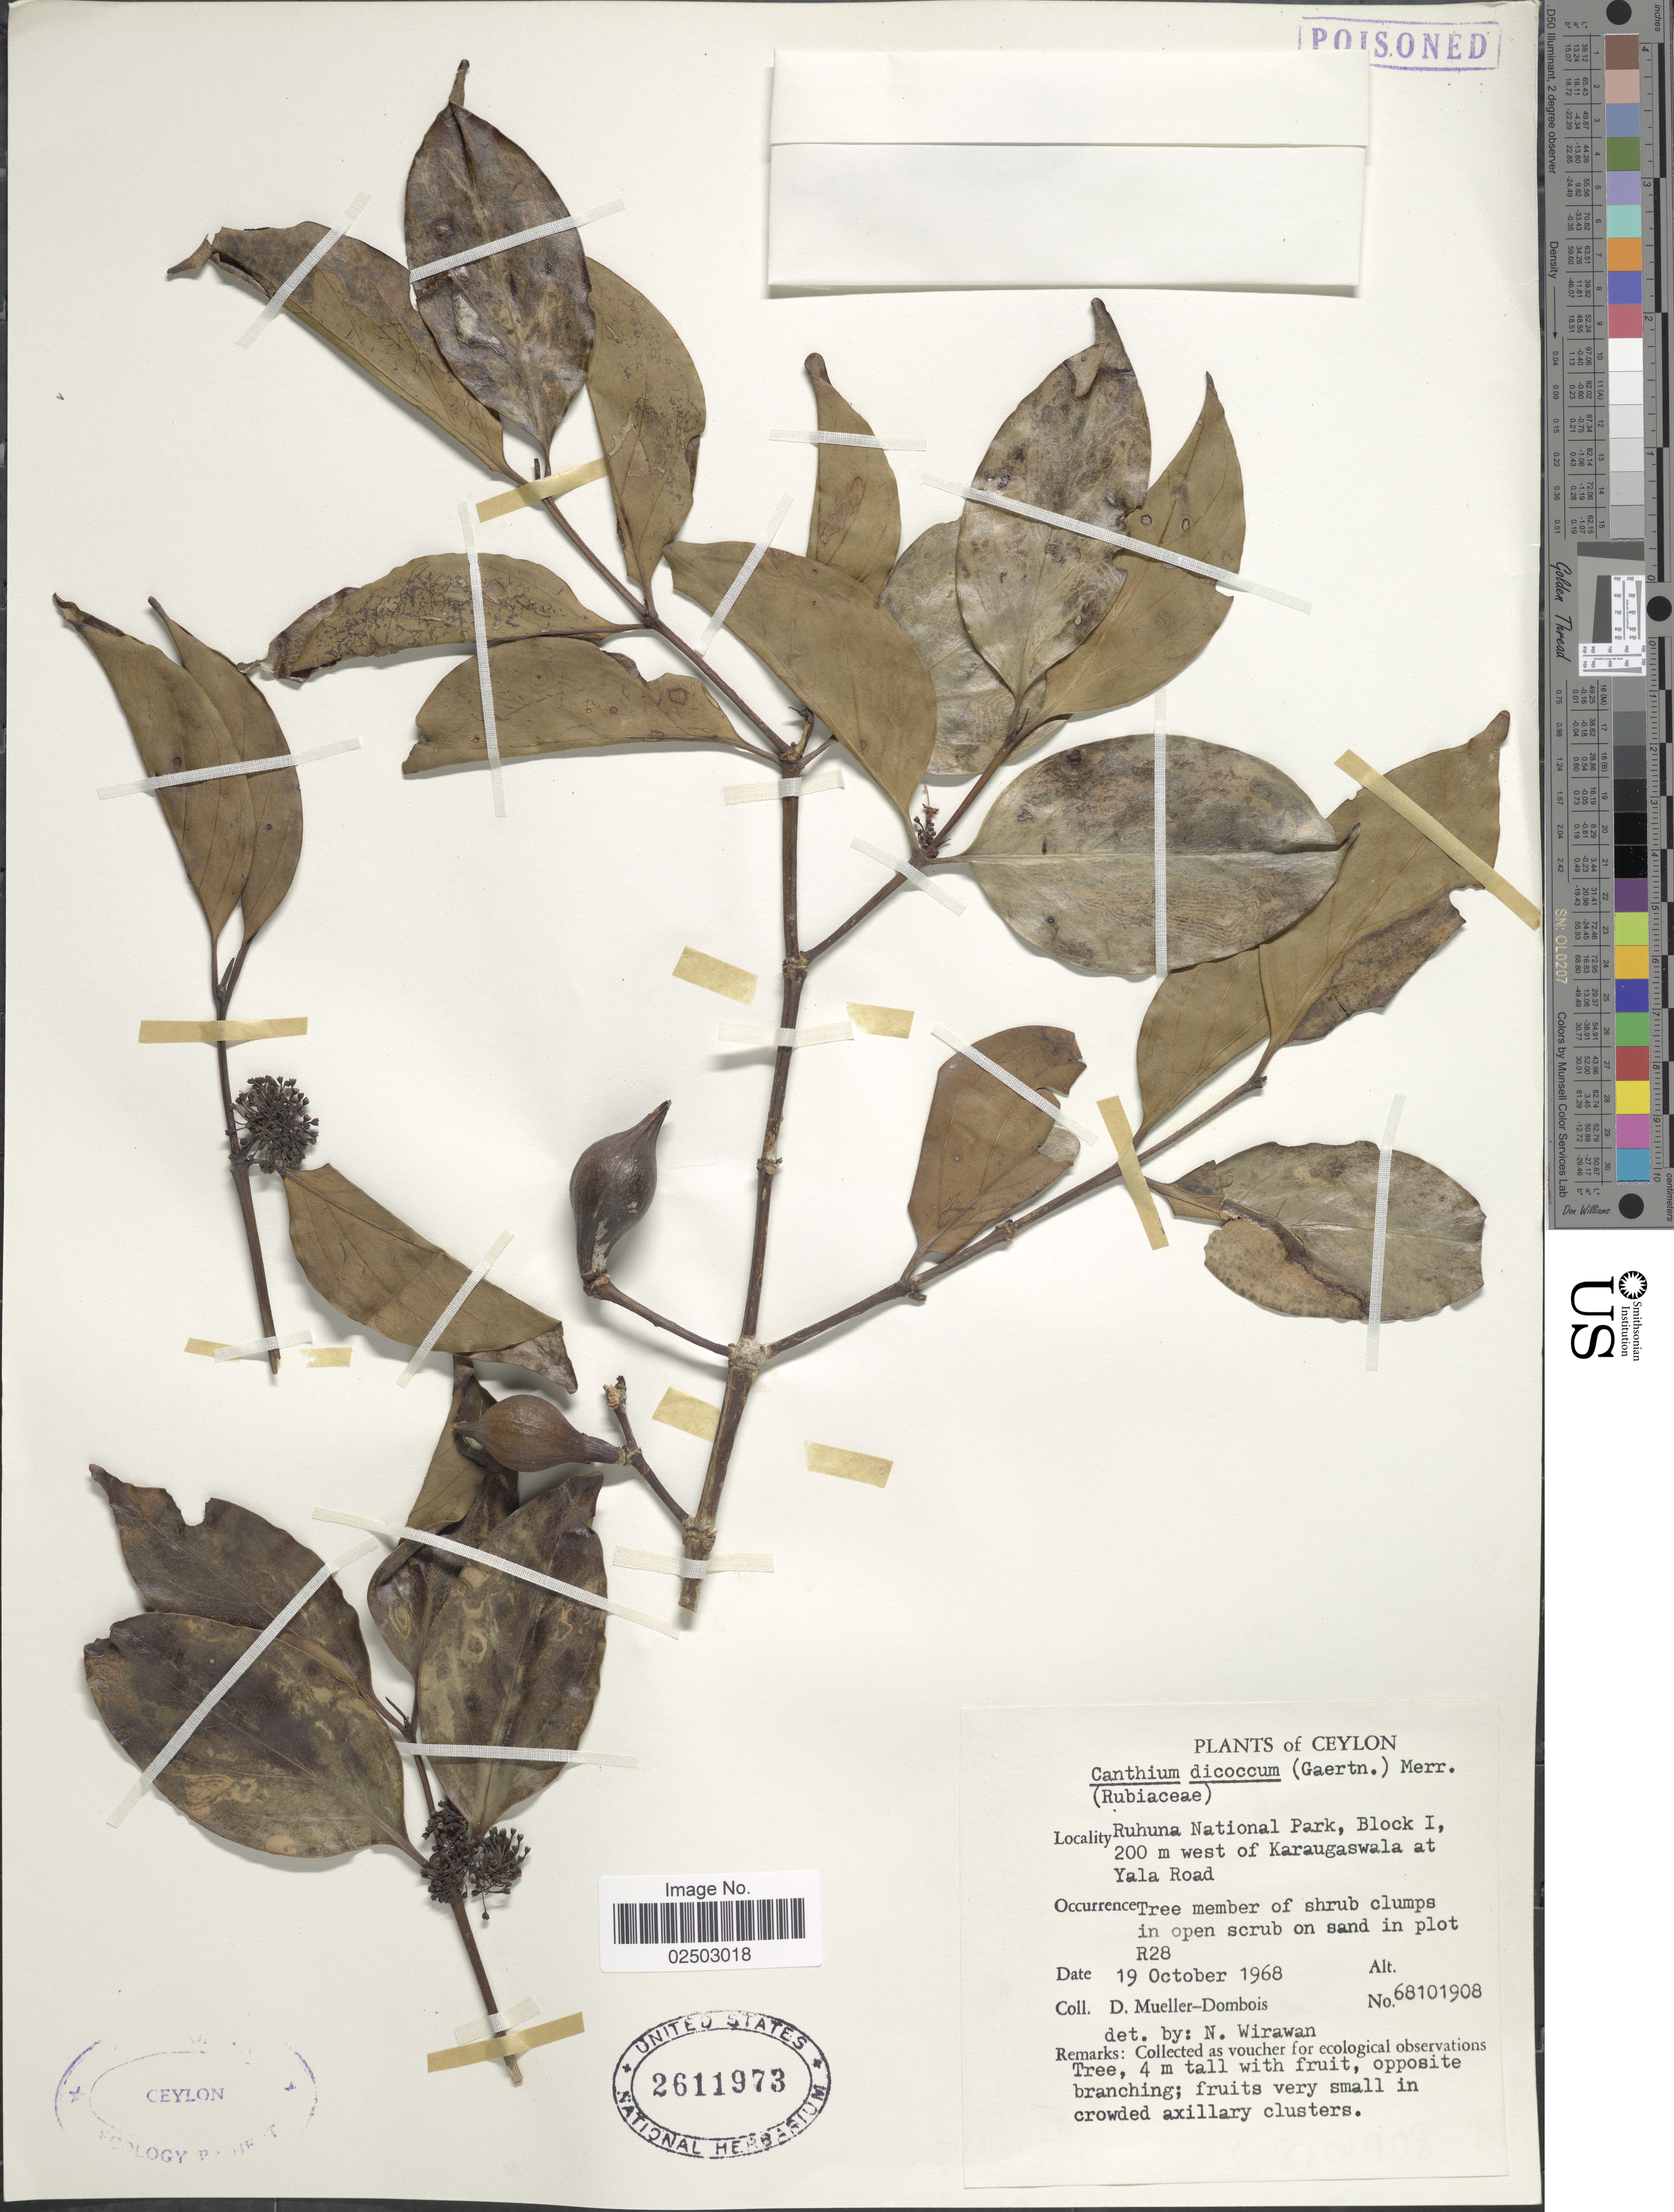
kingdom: Plantae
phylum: Tracheophyta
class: Magnoliopsida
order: Gentianales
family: Rubiaceae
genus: Canthium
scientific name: Canthium dicoccum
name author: (Gaertn.) Merr.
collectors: D. Mueller-Dombois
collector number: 68101908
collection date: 1968-10-19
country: Sri Lanka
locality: Ceylon, Ruhuna National Park, Block 1, 200 m west of Karaugaswala at Yala Road, in plot R28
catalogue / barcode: US 2611973